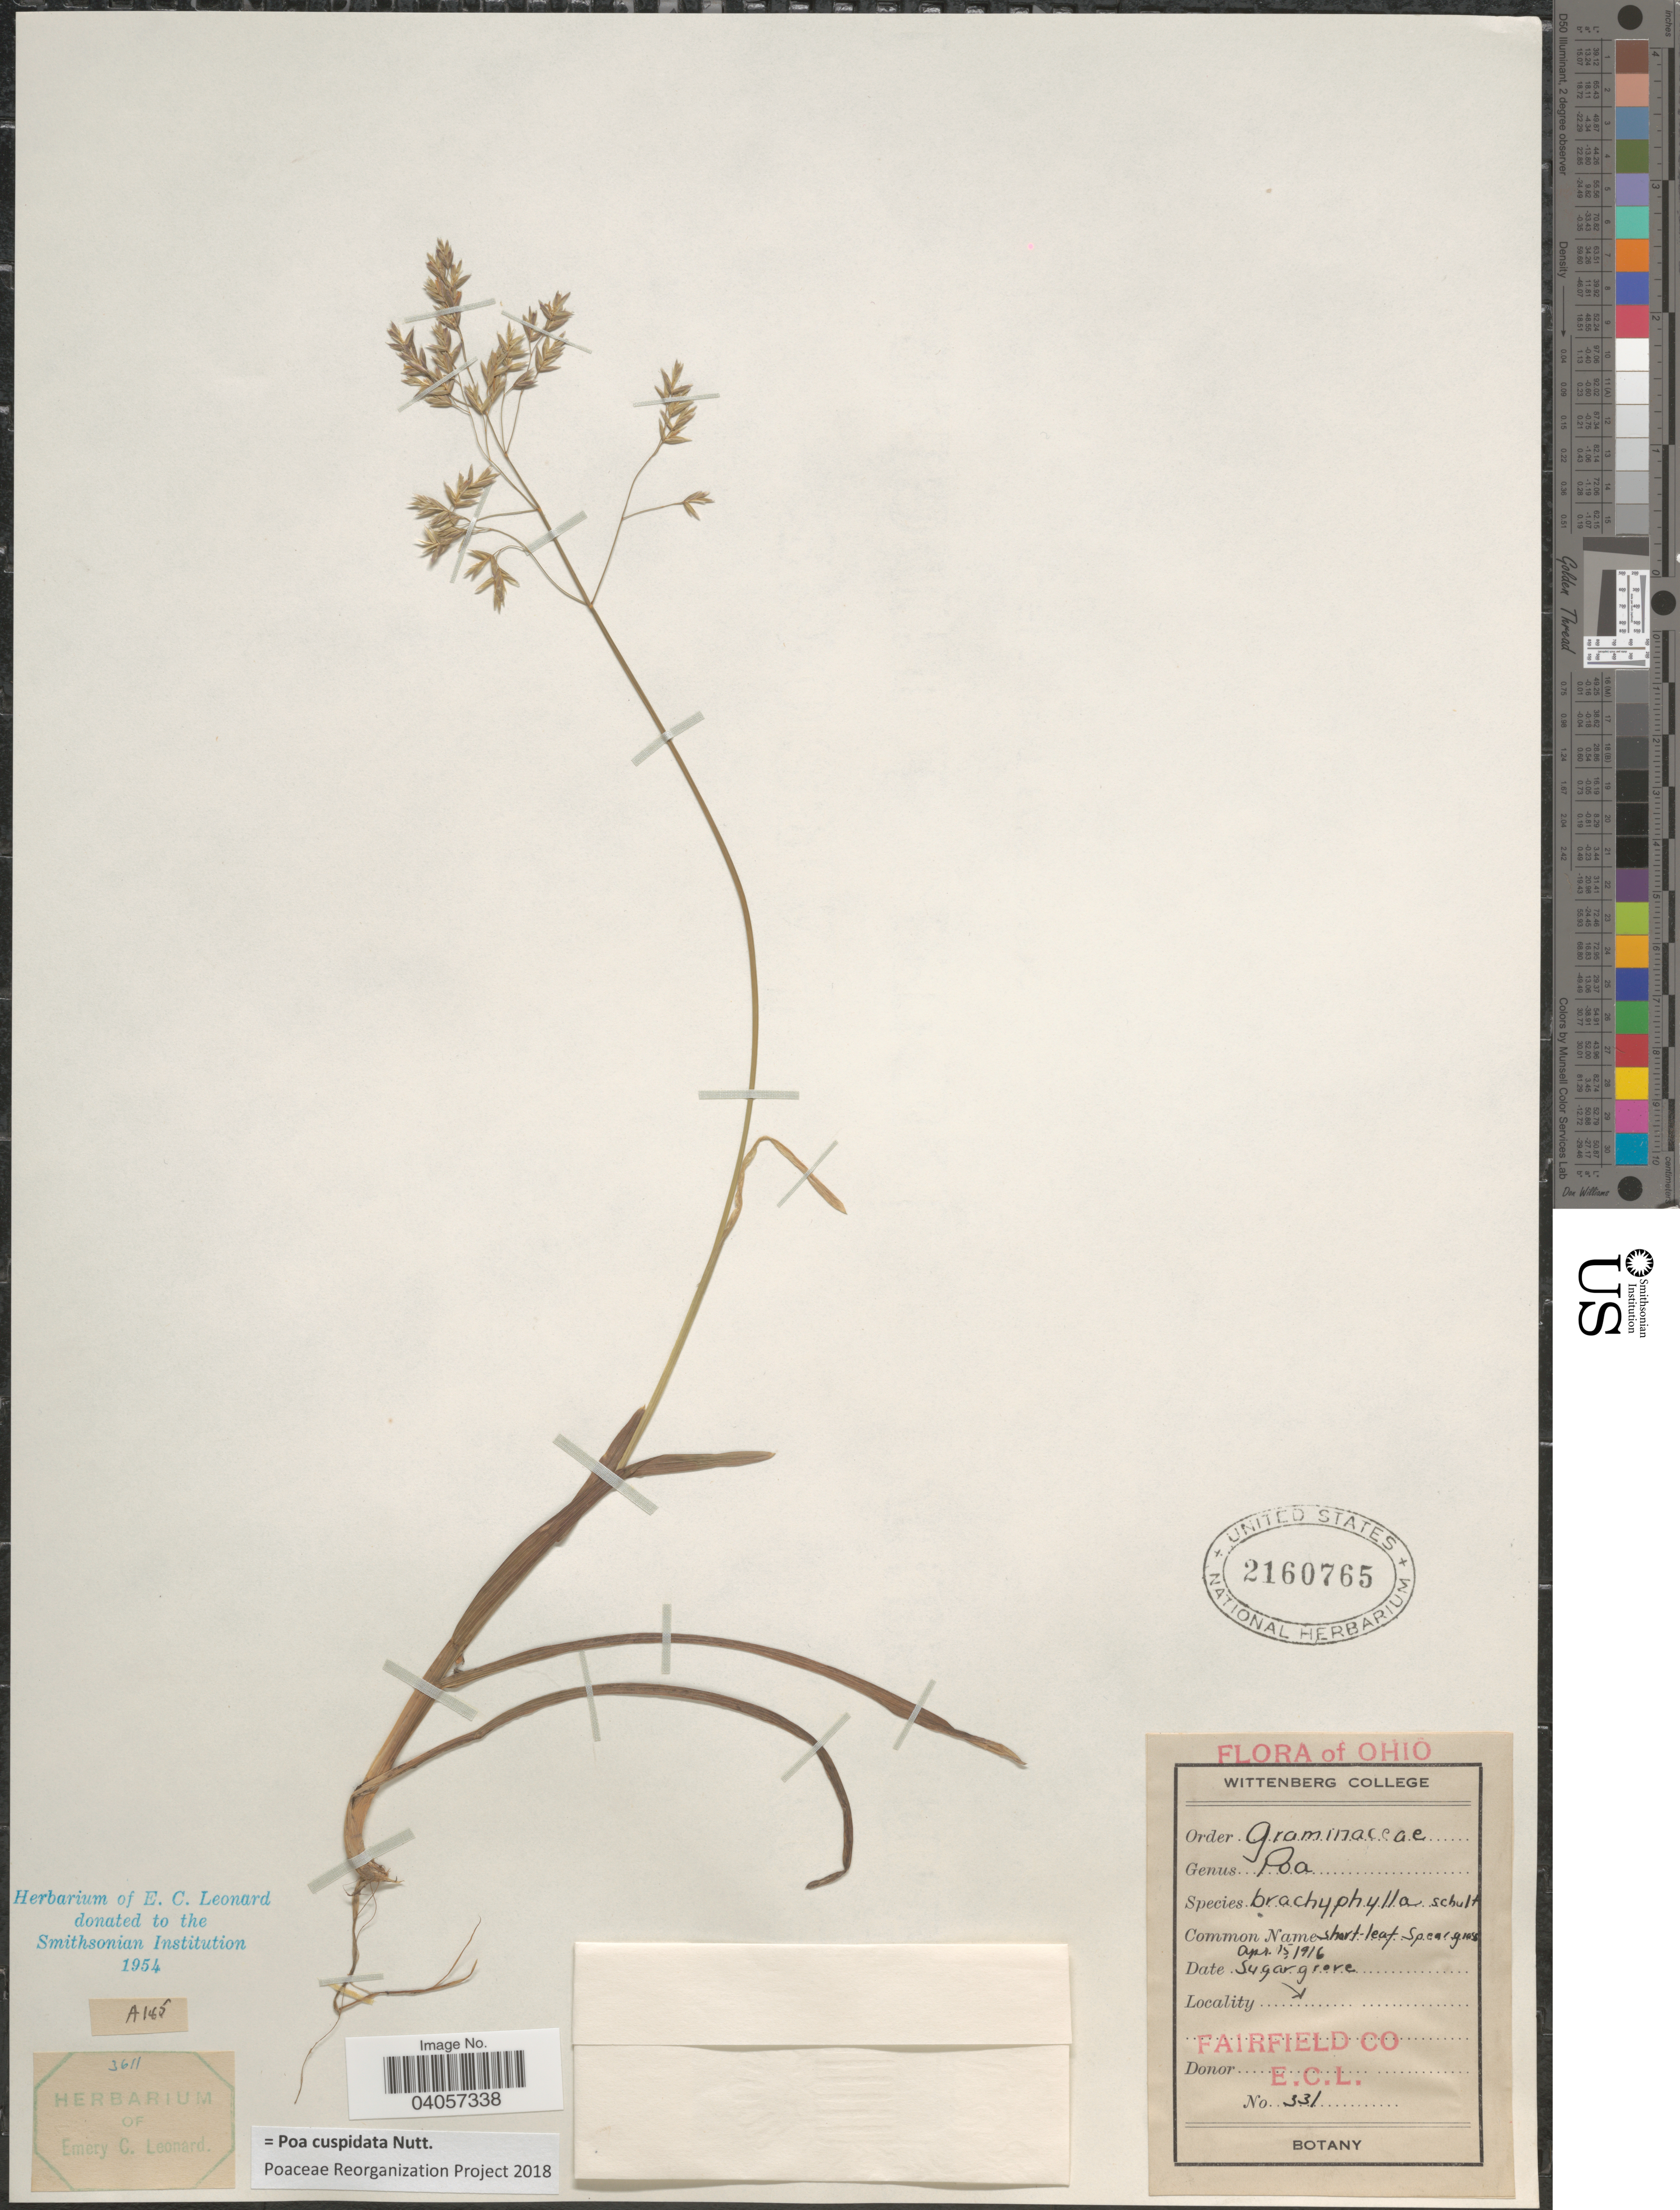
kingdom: Plantae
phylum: Tracheophyta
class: Liliopsida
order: Poales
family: Poaceae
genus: Poa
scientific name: Poa cuspidata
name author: Nutt.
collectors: E. C. Leonard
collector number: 331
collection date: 1916-04-15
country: United States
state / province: Ohio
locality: Sugar Grove. Fairfield Co.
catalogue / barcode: US 2160765